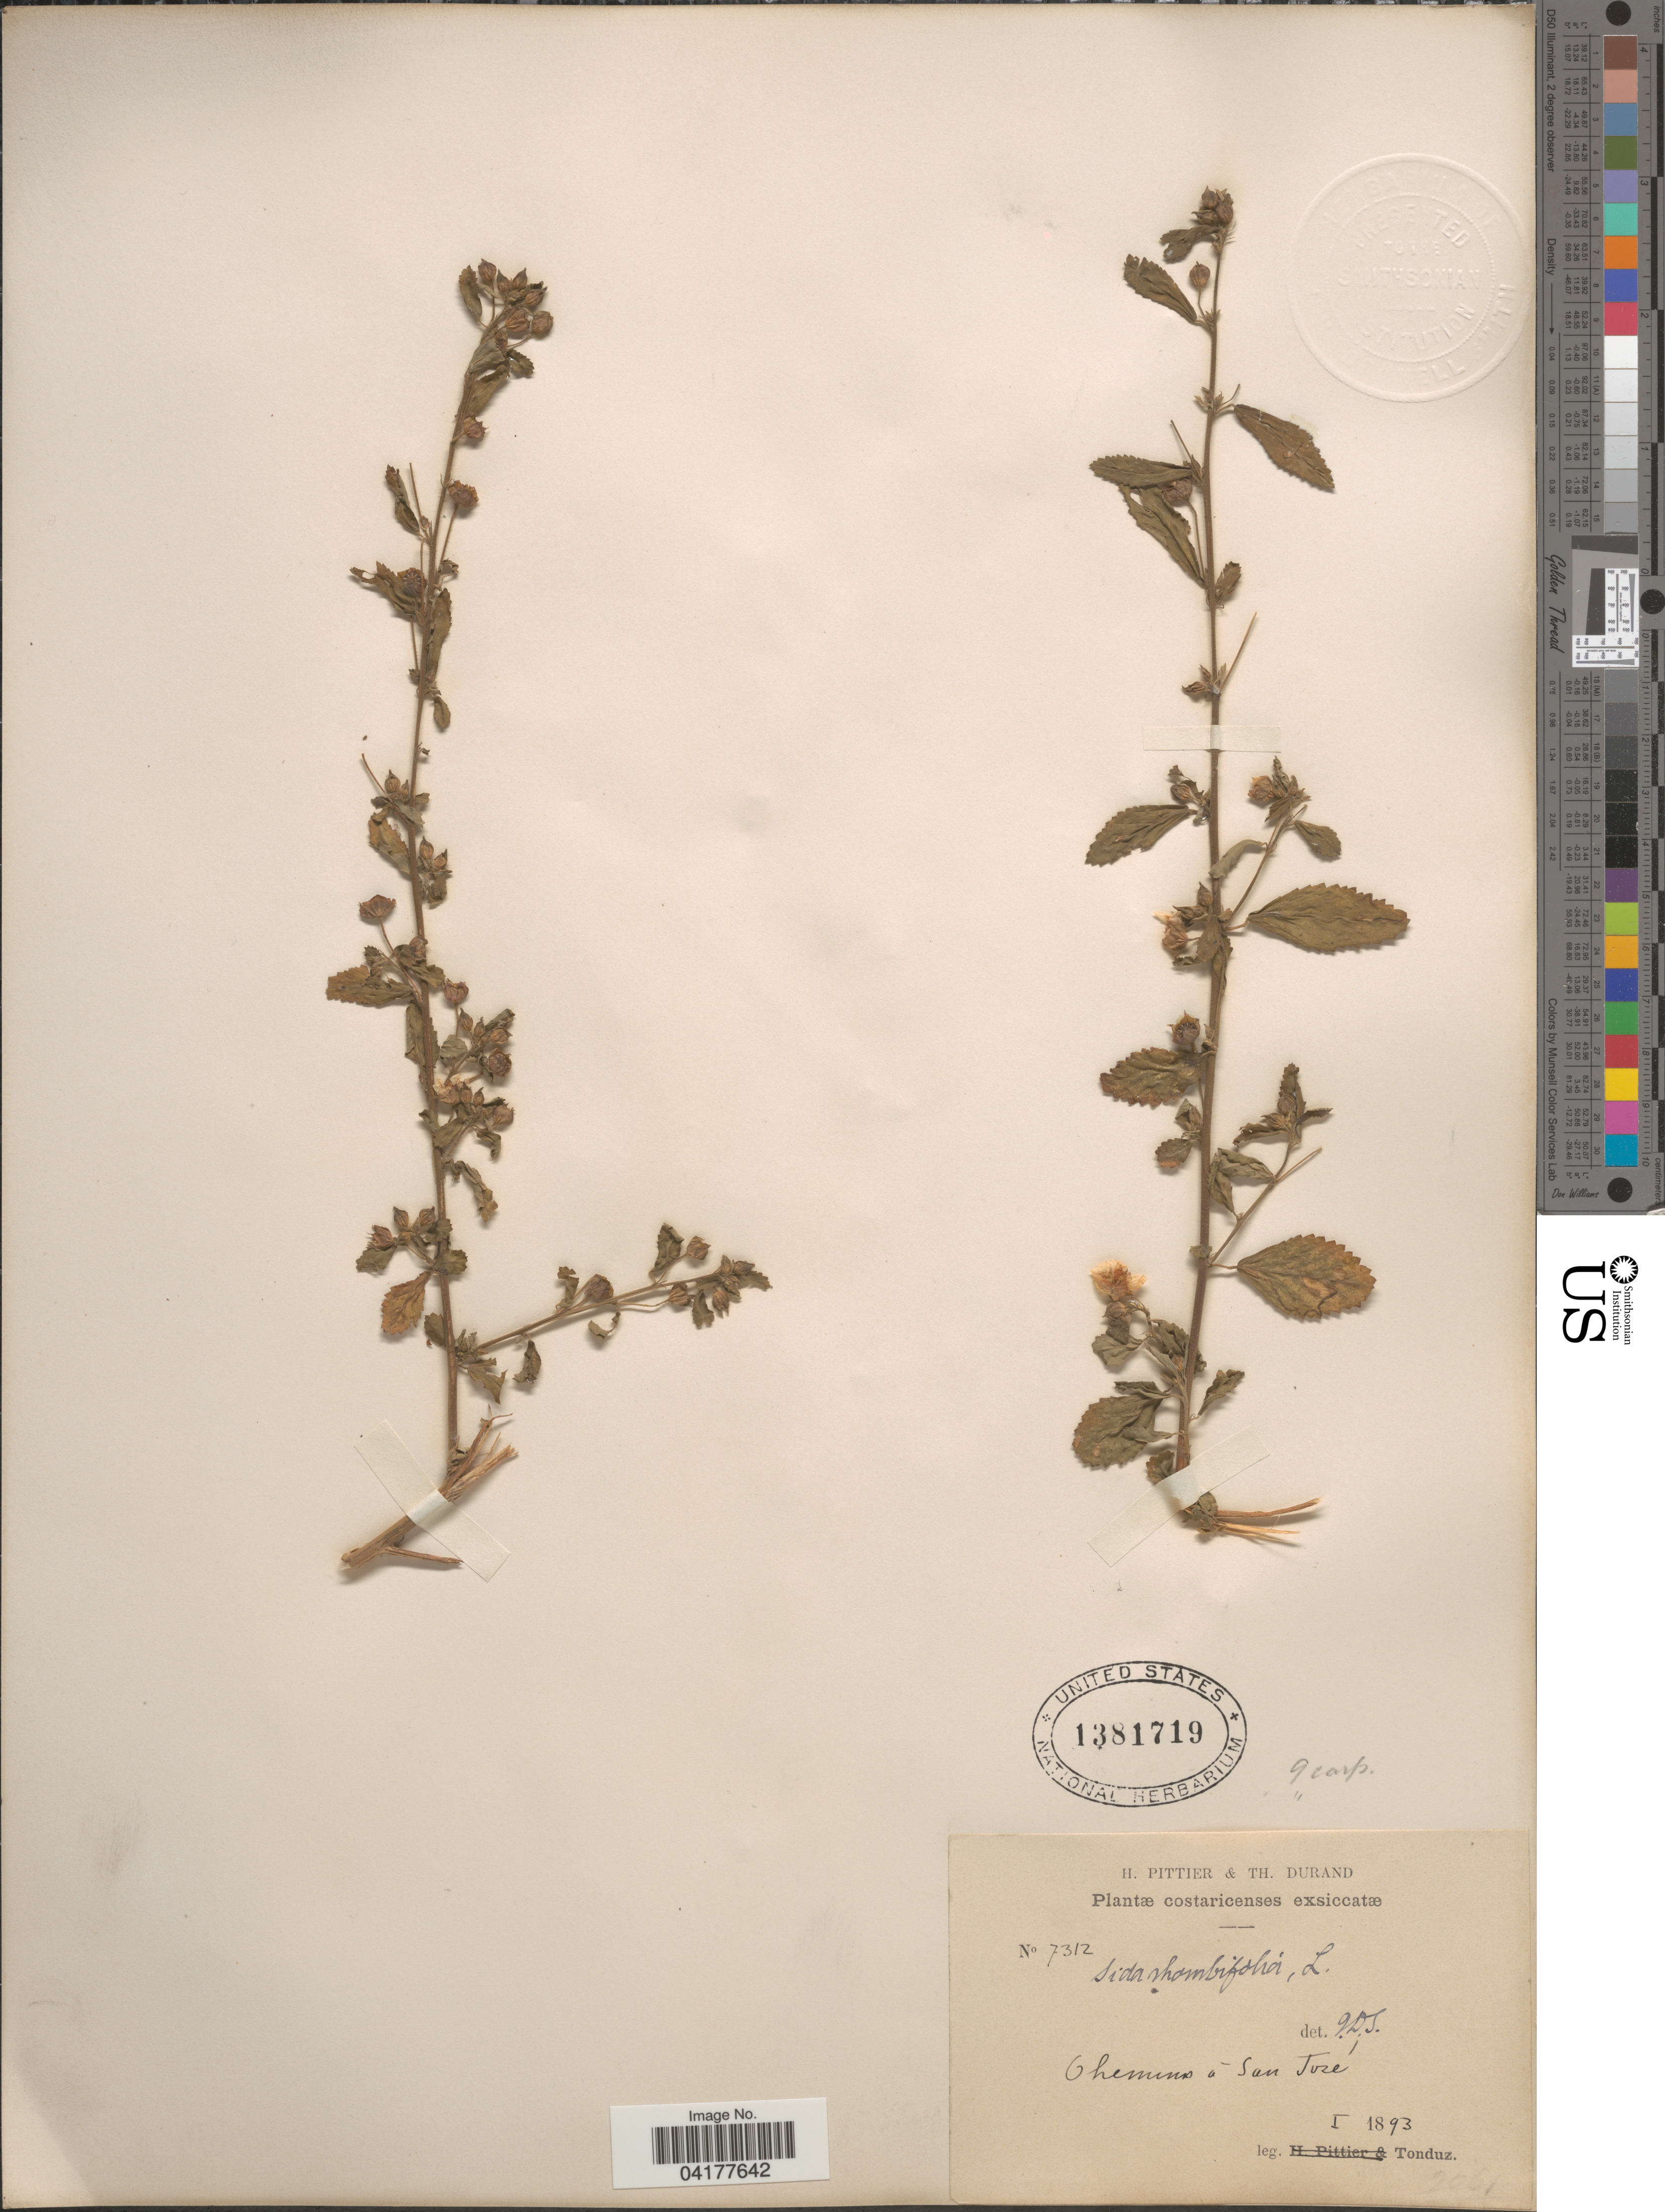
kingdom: Plantae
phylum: Tracheophyta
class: Magnoliopsida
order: Malvales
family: Malvaceae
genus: Sida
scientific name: Sida rhombifolia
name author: L.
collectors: Tonduz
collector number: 7312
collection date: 1893-01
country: Costa Rica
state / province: San José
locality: Costaricenses. Chemins à San José.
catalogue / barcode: US 1381719